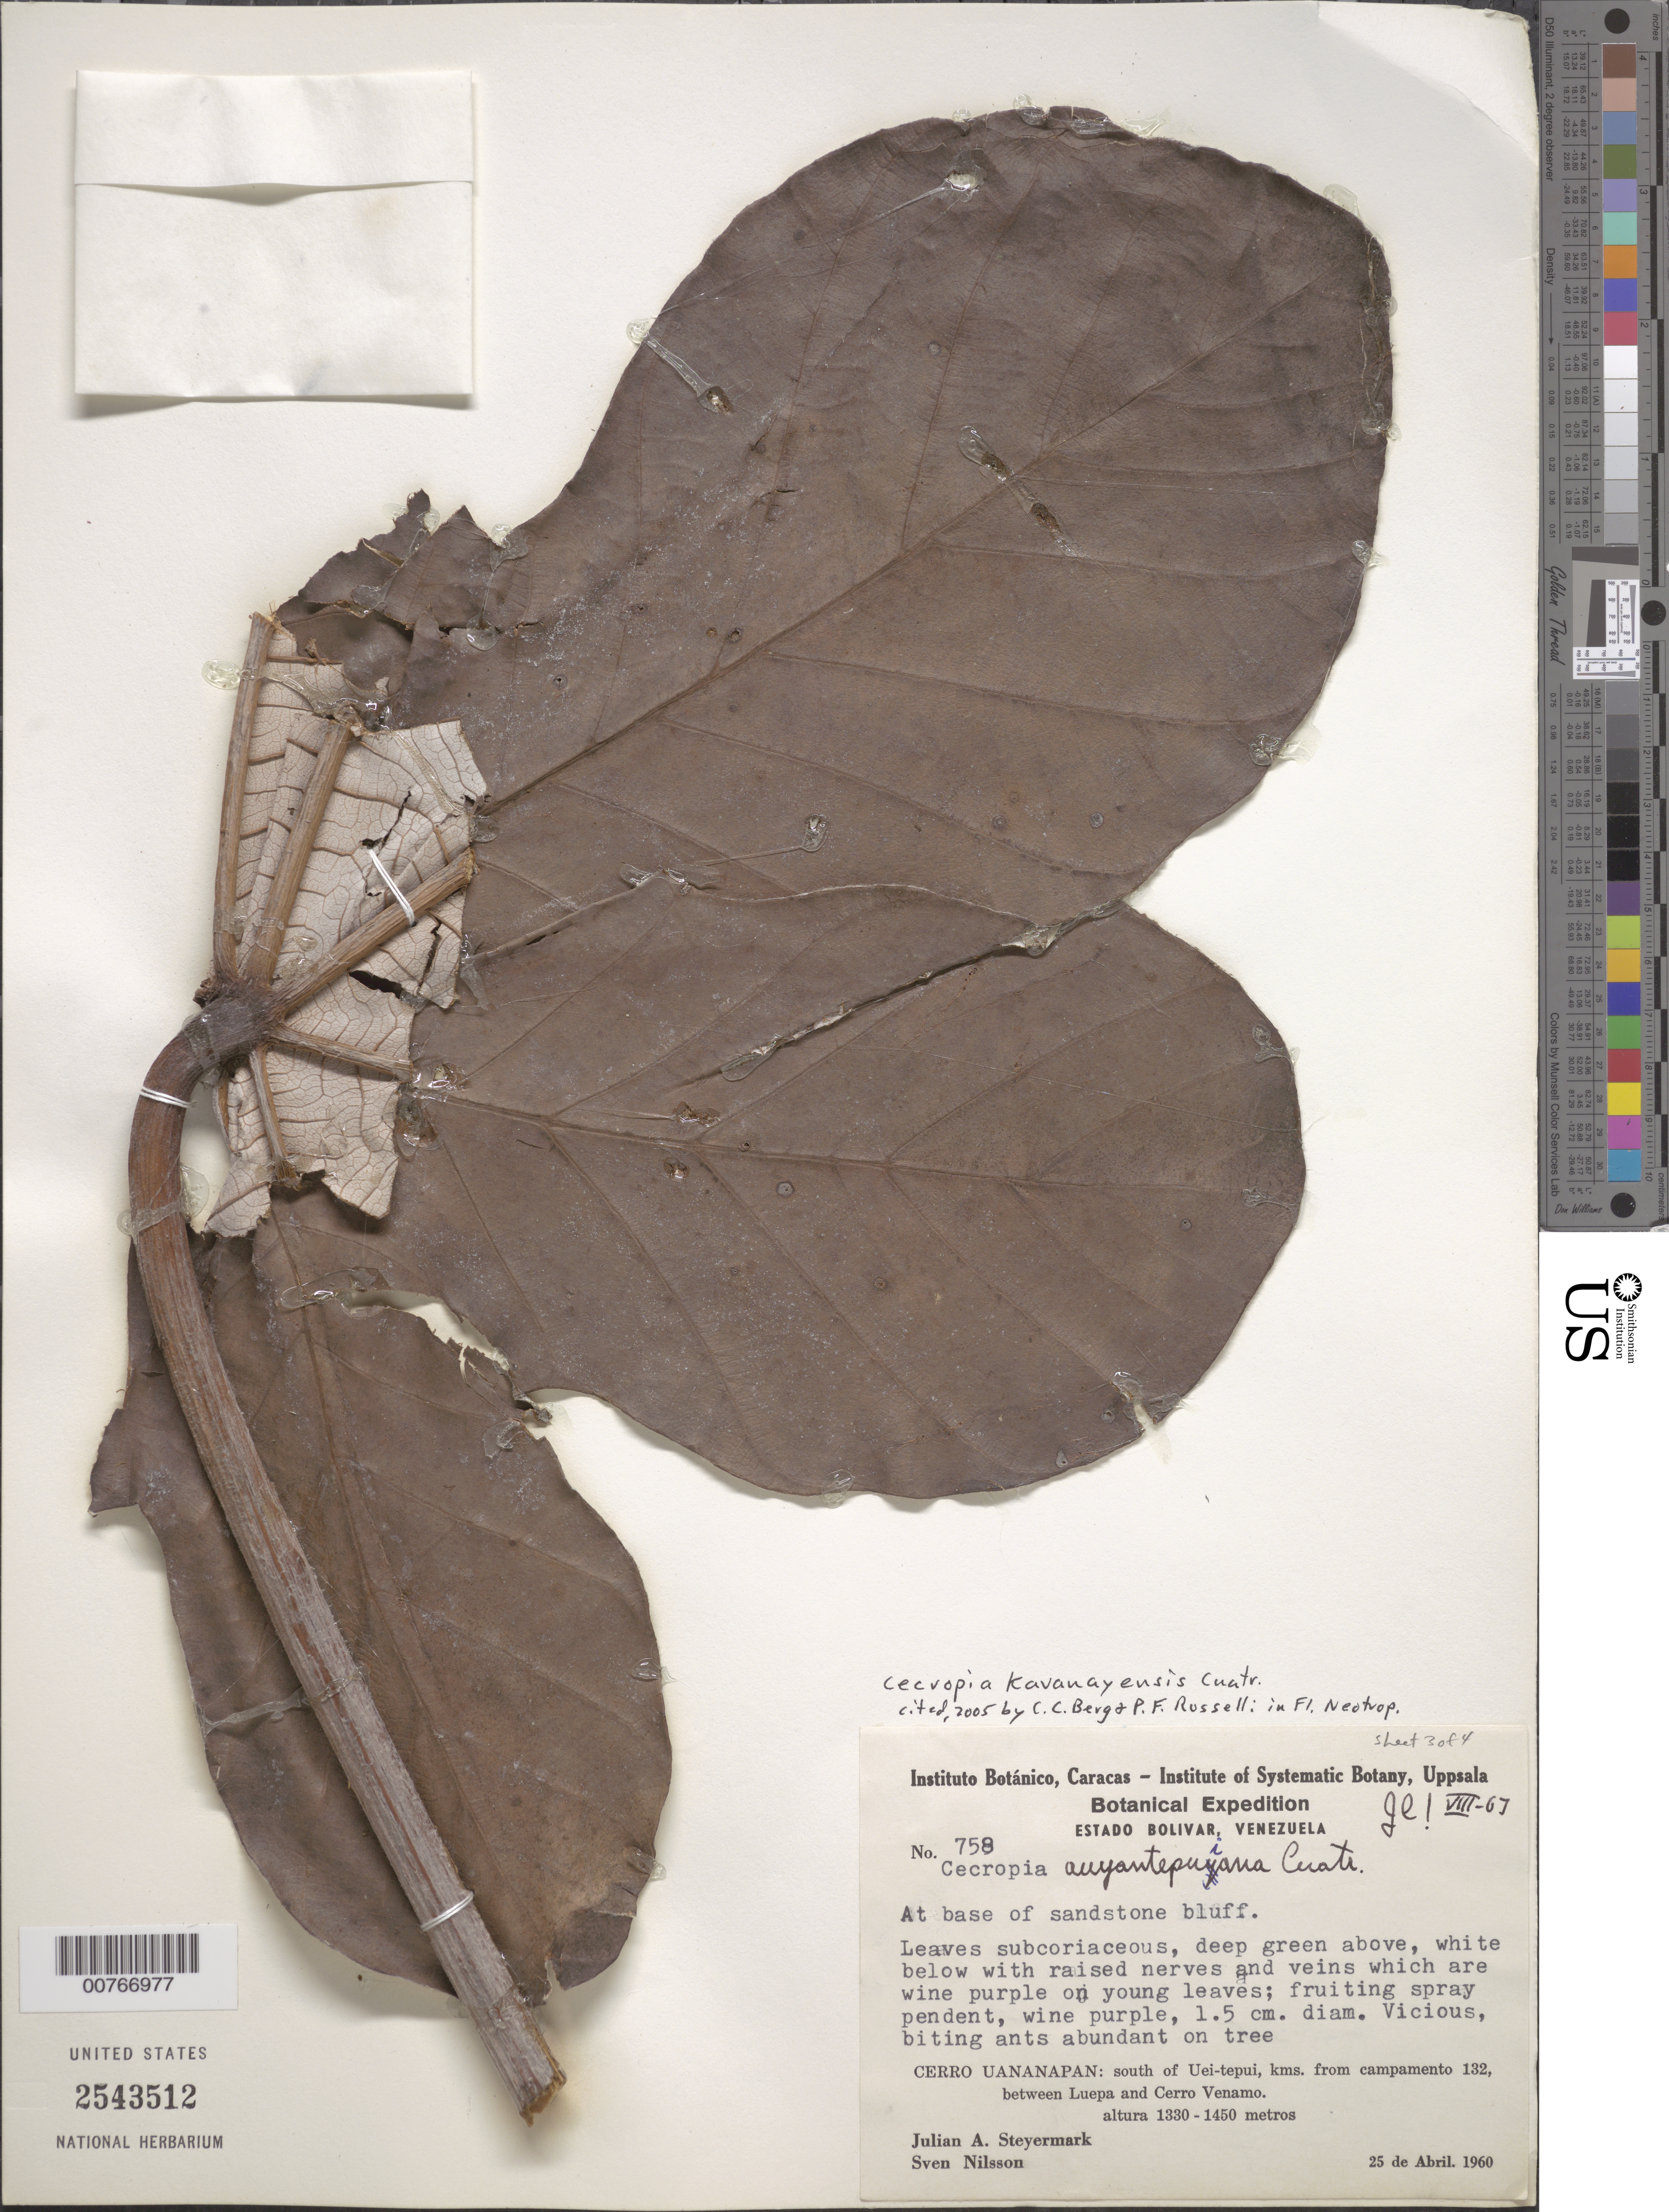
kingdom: Plantae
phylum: Tracheophyta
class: Magnoliopsida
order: Rosales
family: Urticaceae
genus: Cecropia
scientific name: Cecropia kavanayensis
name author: Cuatrec.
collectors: J. Steyermark & Sv. Nilsson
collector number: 758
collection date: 1960-04-25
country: Venezuela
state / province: Bolivar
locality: Estado Bolivar. Cerro Uananapan: south of Uei-tepui, kms. from campamento 132, between Luepa and Cerro Venamo.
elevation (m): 1330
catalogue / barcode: US 2543512